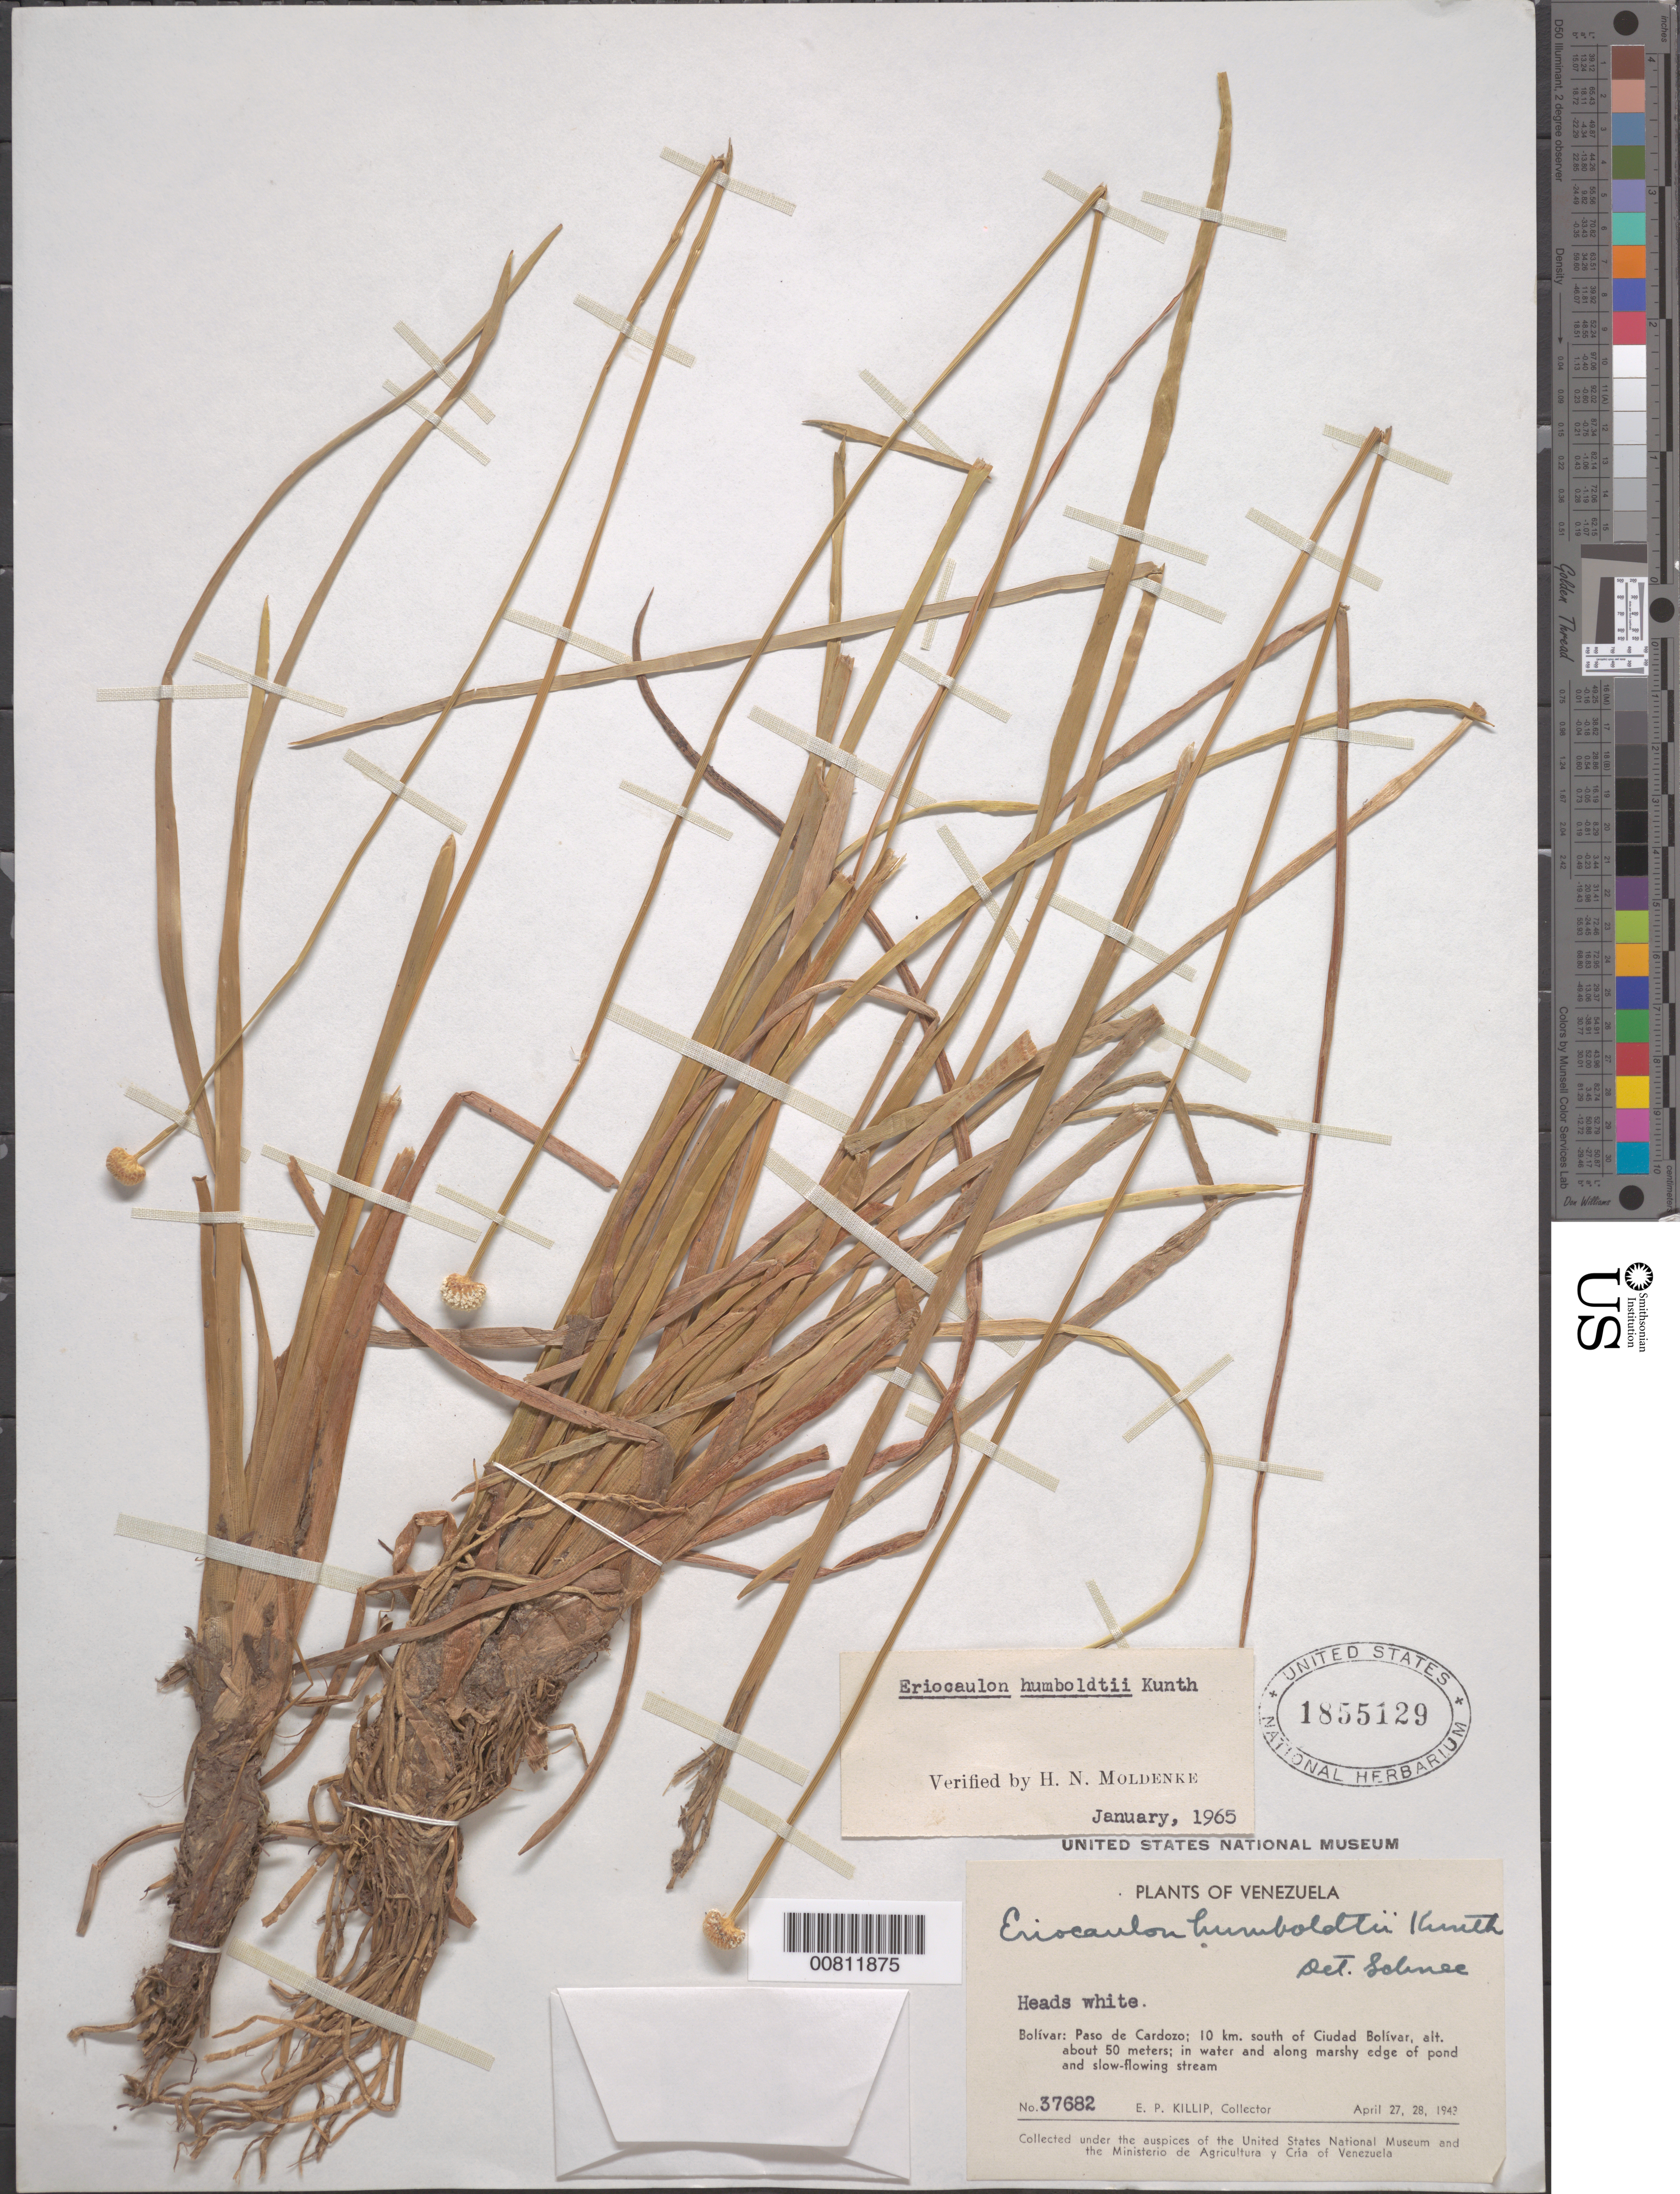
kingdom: Plantae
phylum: Tracheophyta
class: Liliopsida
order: Poales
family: Eriocaulaceae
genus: Eriocaulon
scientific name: Eriocaulon humboldtii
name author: Kunth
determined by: Moldenke, H. N.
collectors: E. P. Killip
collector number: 37682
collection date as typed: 27-Apr-43 to 28-Apr-43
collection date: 1943-04-27/1943-04-28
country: Venezuela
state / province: Bolívar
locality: Paso de Cardozo; 10 km south of Ciudad Bolívar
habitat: In water and along marshy edge of pond and slow-flowing stream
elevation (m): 50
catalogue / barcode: US 1855129